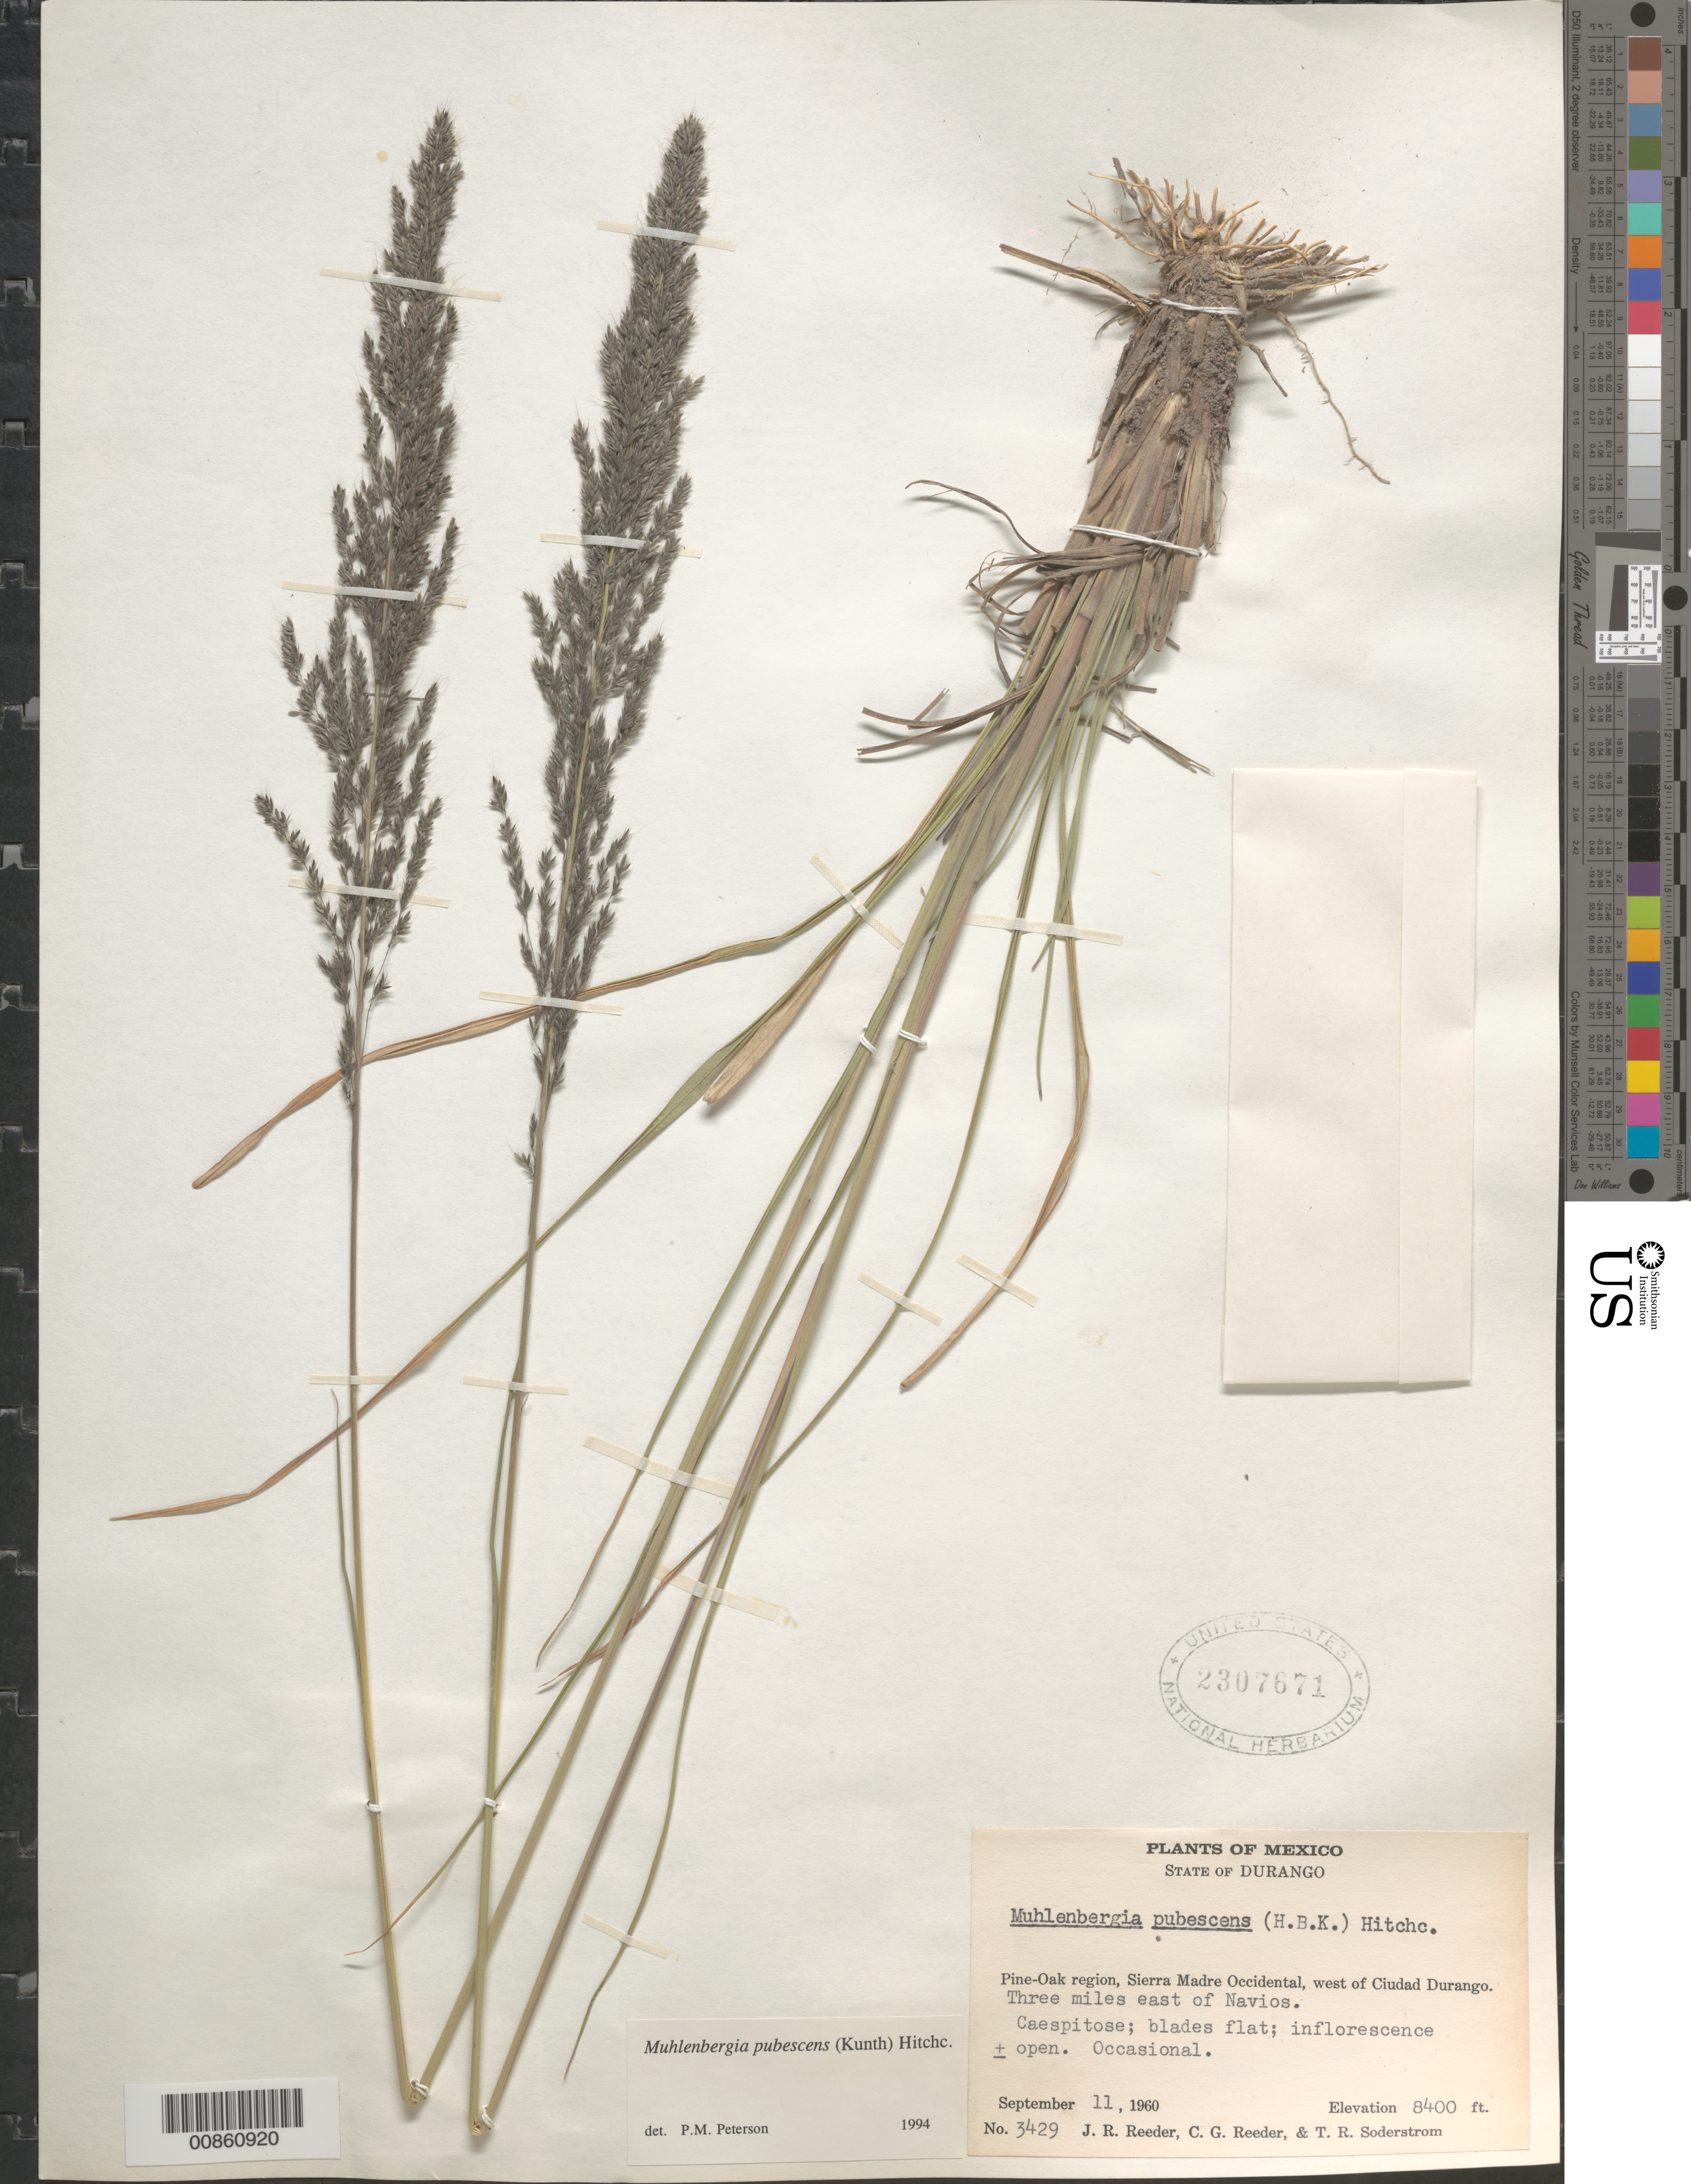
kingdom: Plantae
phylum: Tracheophyta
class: Liliopsida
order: Poales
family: Poaceae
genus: Muhlenbergia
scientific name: Muhlenbergia pubescens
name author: (Kunth) Hitchc.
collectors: J. R. Reeder & C. G. Reeder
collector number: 3429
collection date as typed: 11 Sep 1960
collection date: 1960-09-11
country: Mexico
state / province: Durango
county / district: Durango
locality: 3 mi E of Navios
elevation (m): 2560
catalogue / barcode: US 2307671